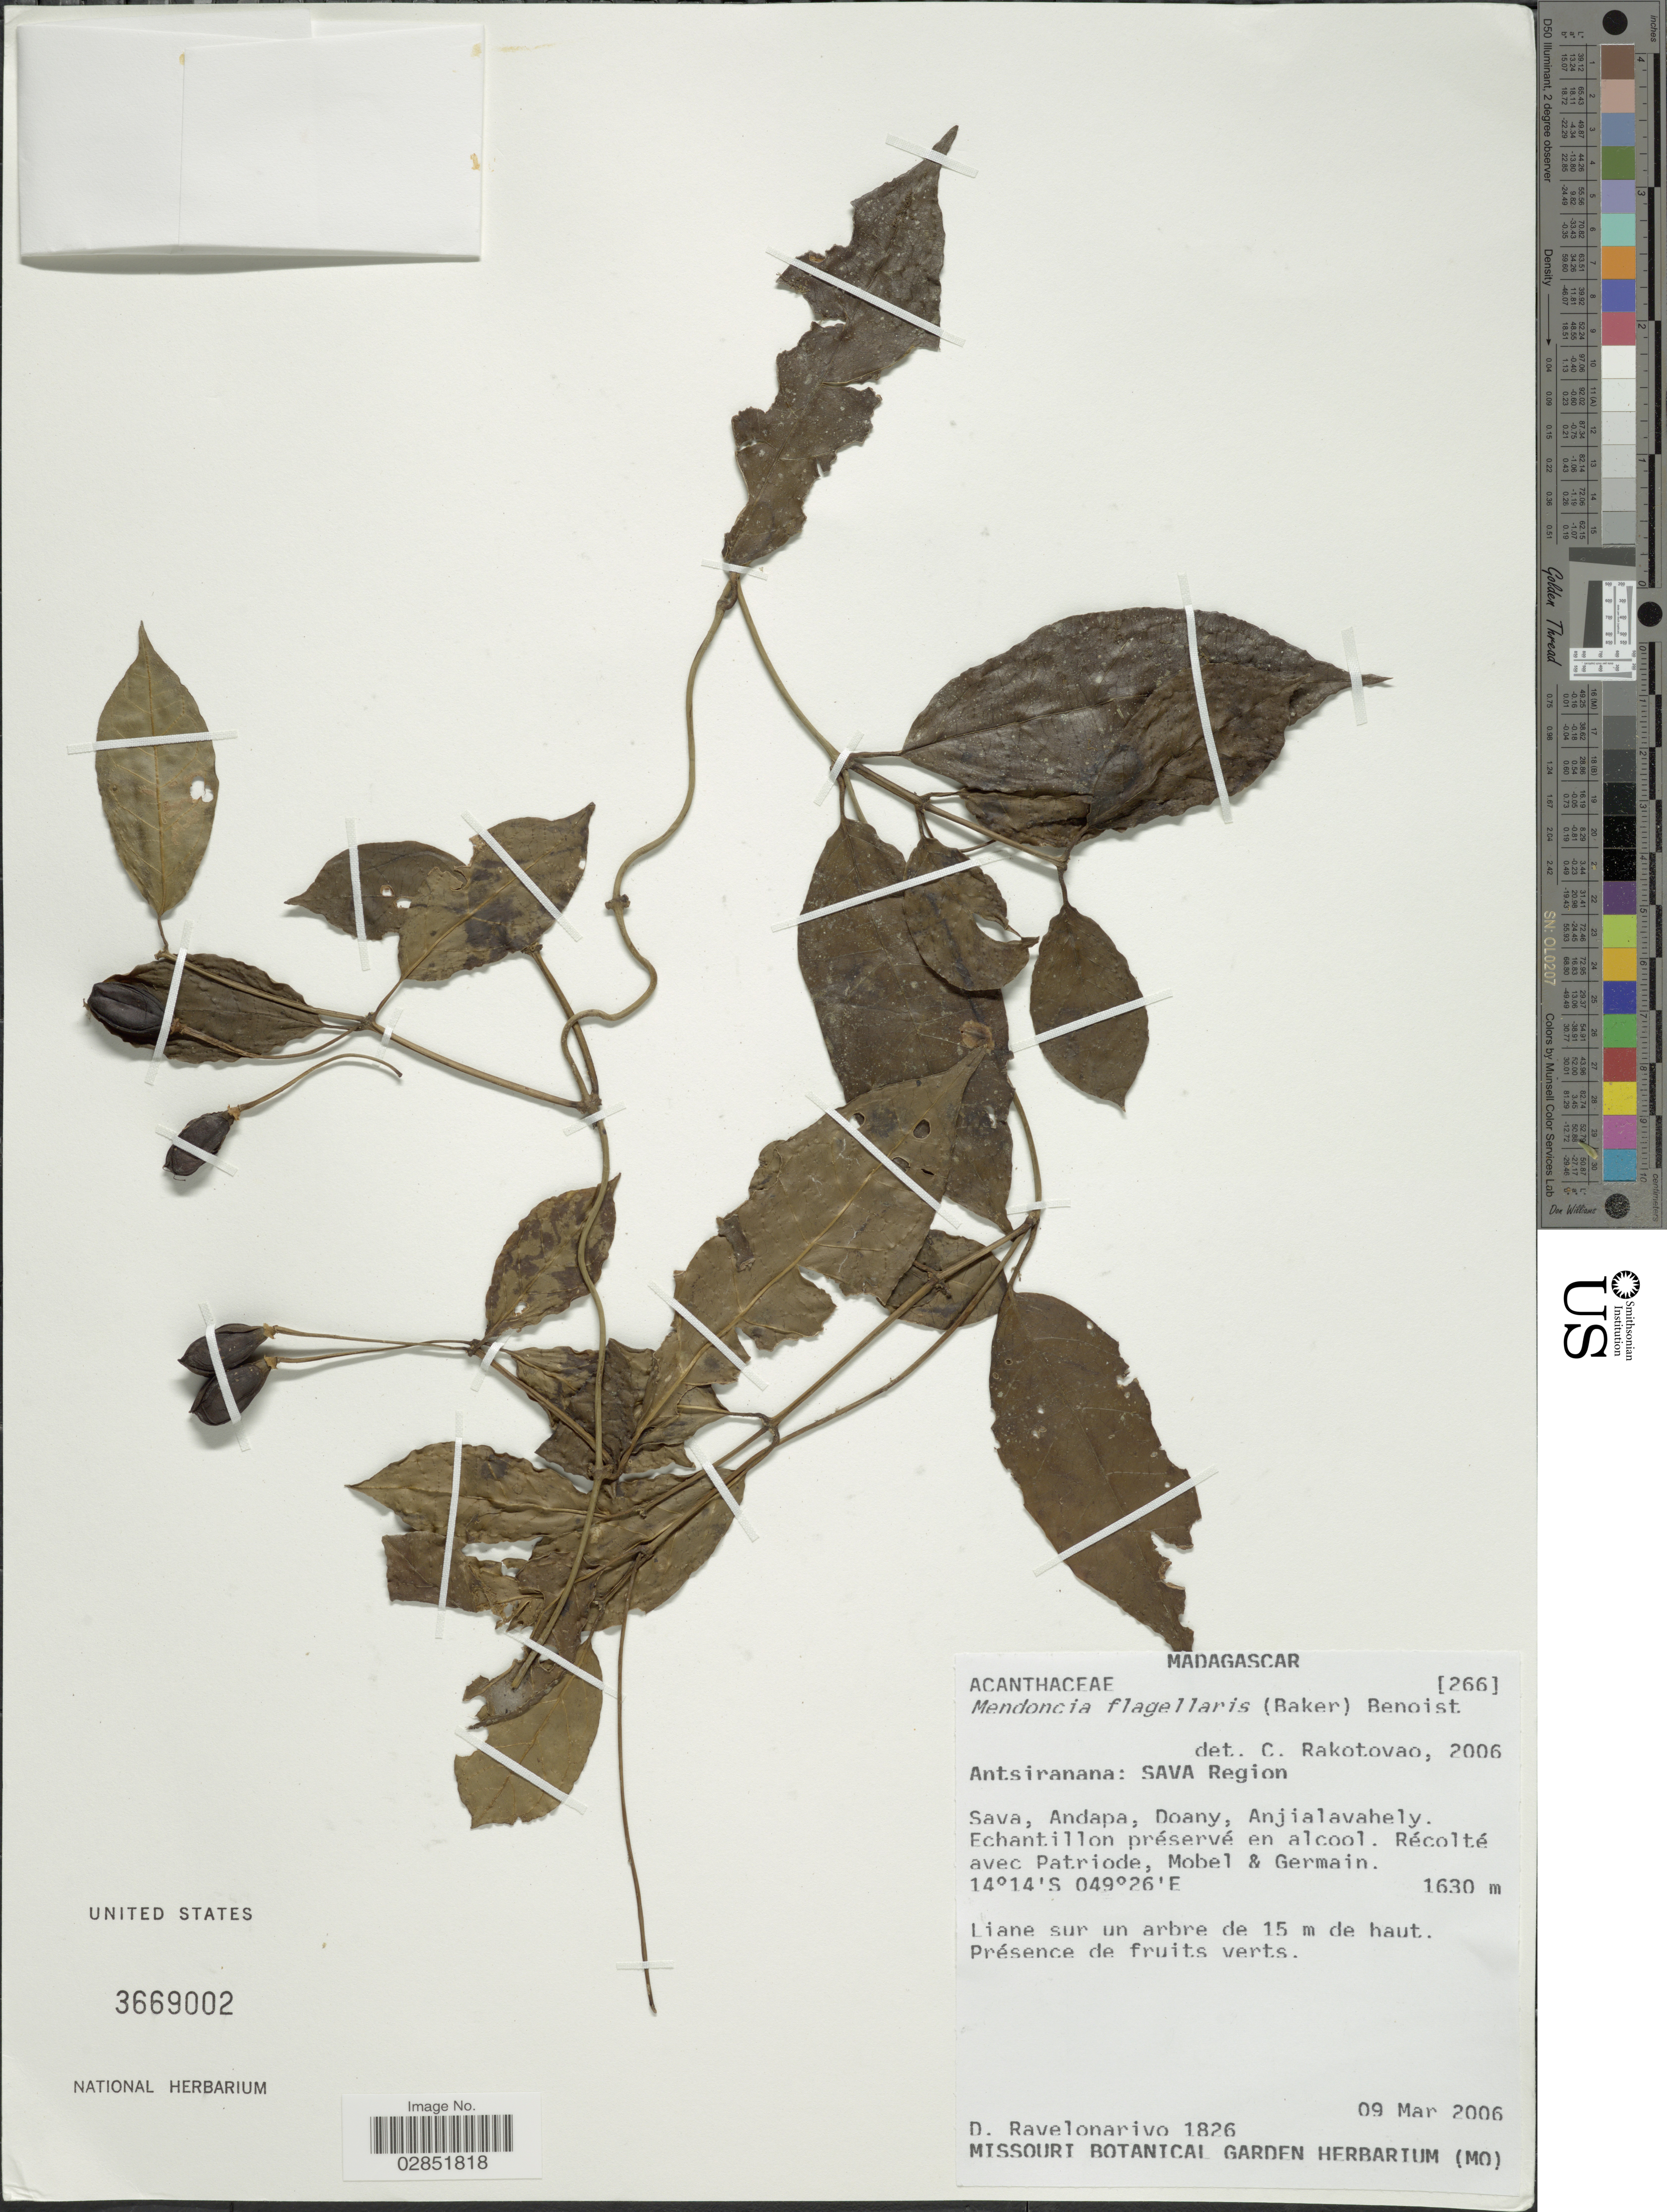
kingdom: Plantae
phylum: Tracheophyta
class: Magnoliopsida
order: Lamiales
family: Acanthaceae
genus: Mendoncia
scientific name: Mendoncia flagellaris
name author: (Baker) Benoist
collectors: D. Ravelonarivo, Patriode, Mobel & -. Germain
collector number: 1826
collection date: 2006-03-09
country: Madagascar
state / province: Sava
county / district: Andapa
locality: SAVA Region. Sava, Andapa, Doany, Anjialavahely.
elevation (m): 1630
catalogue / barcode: US 3669002